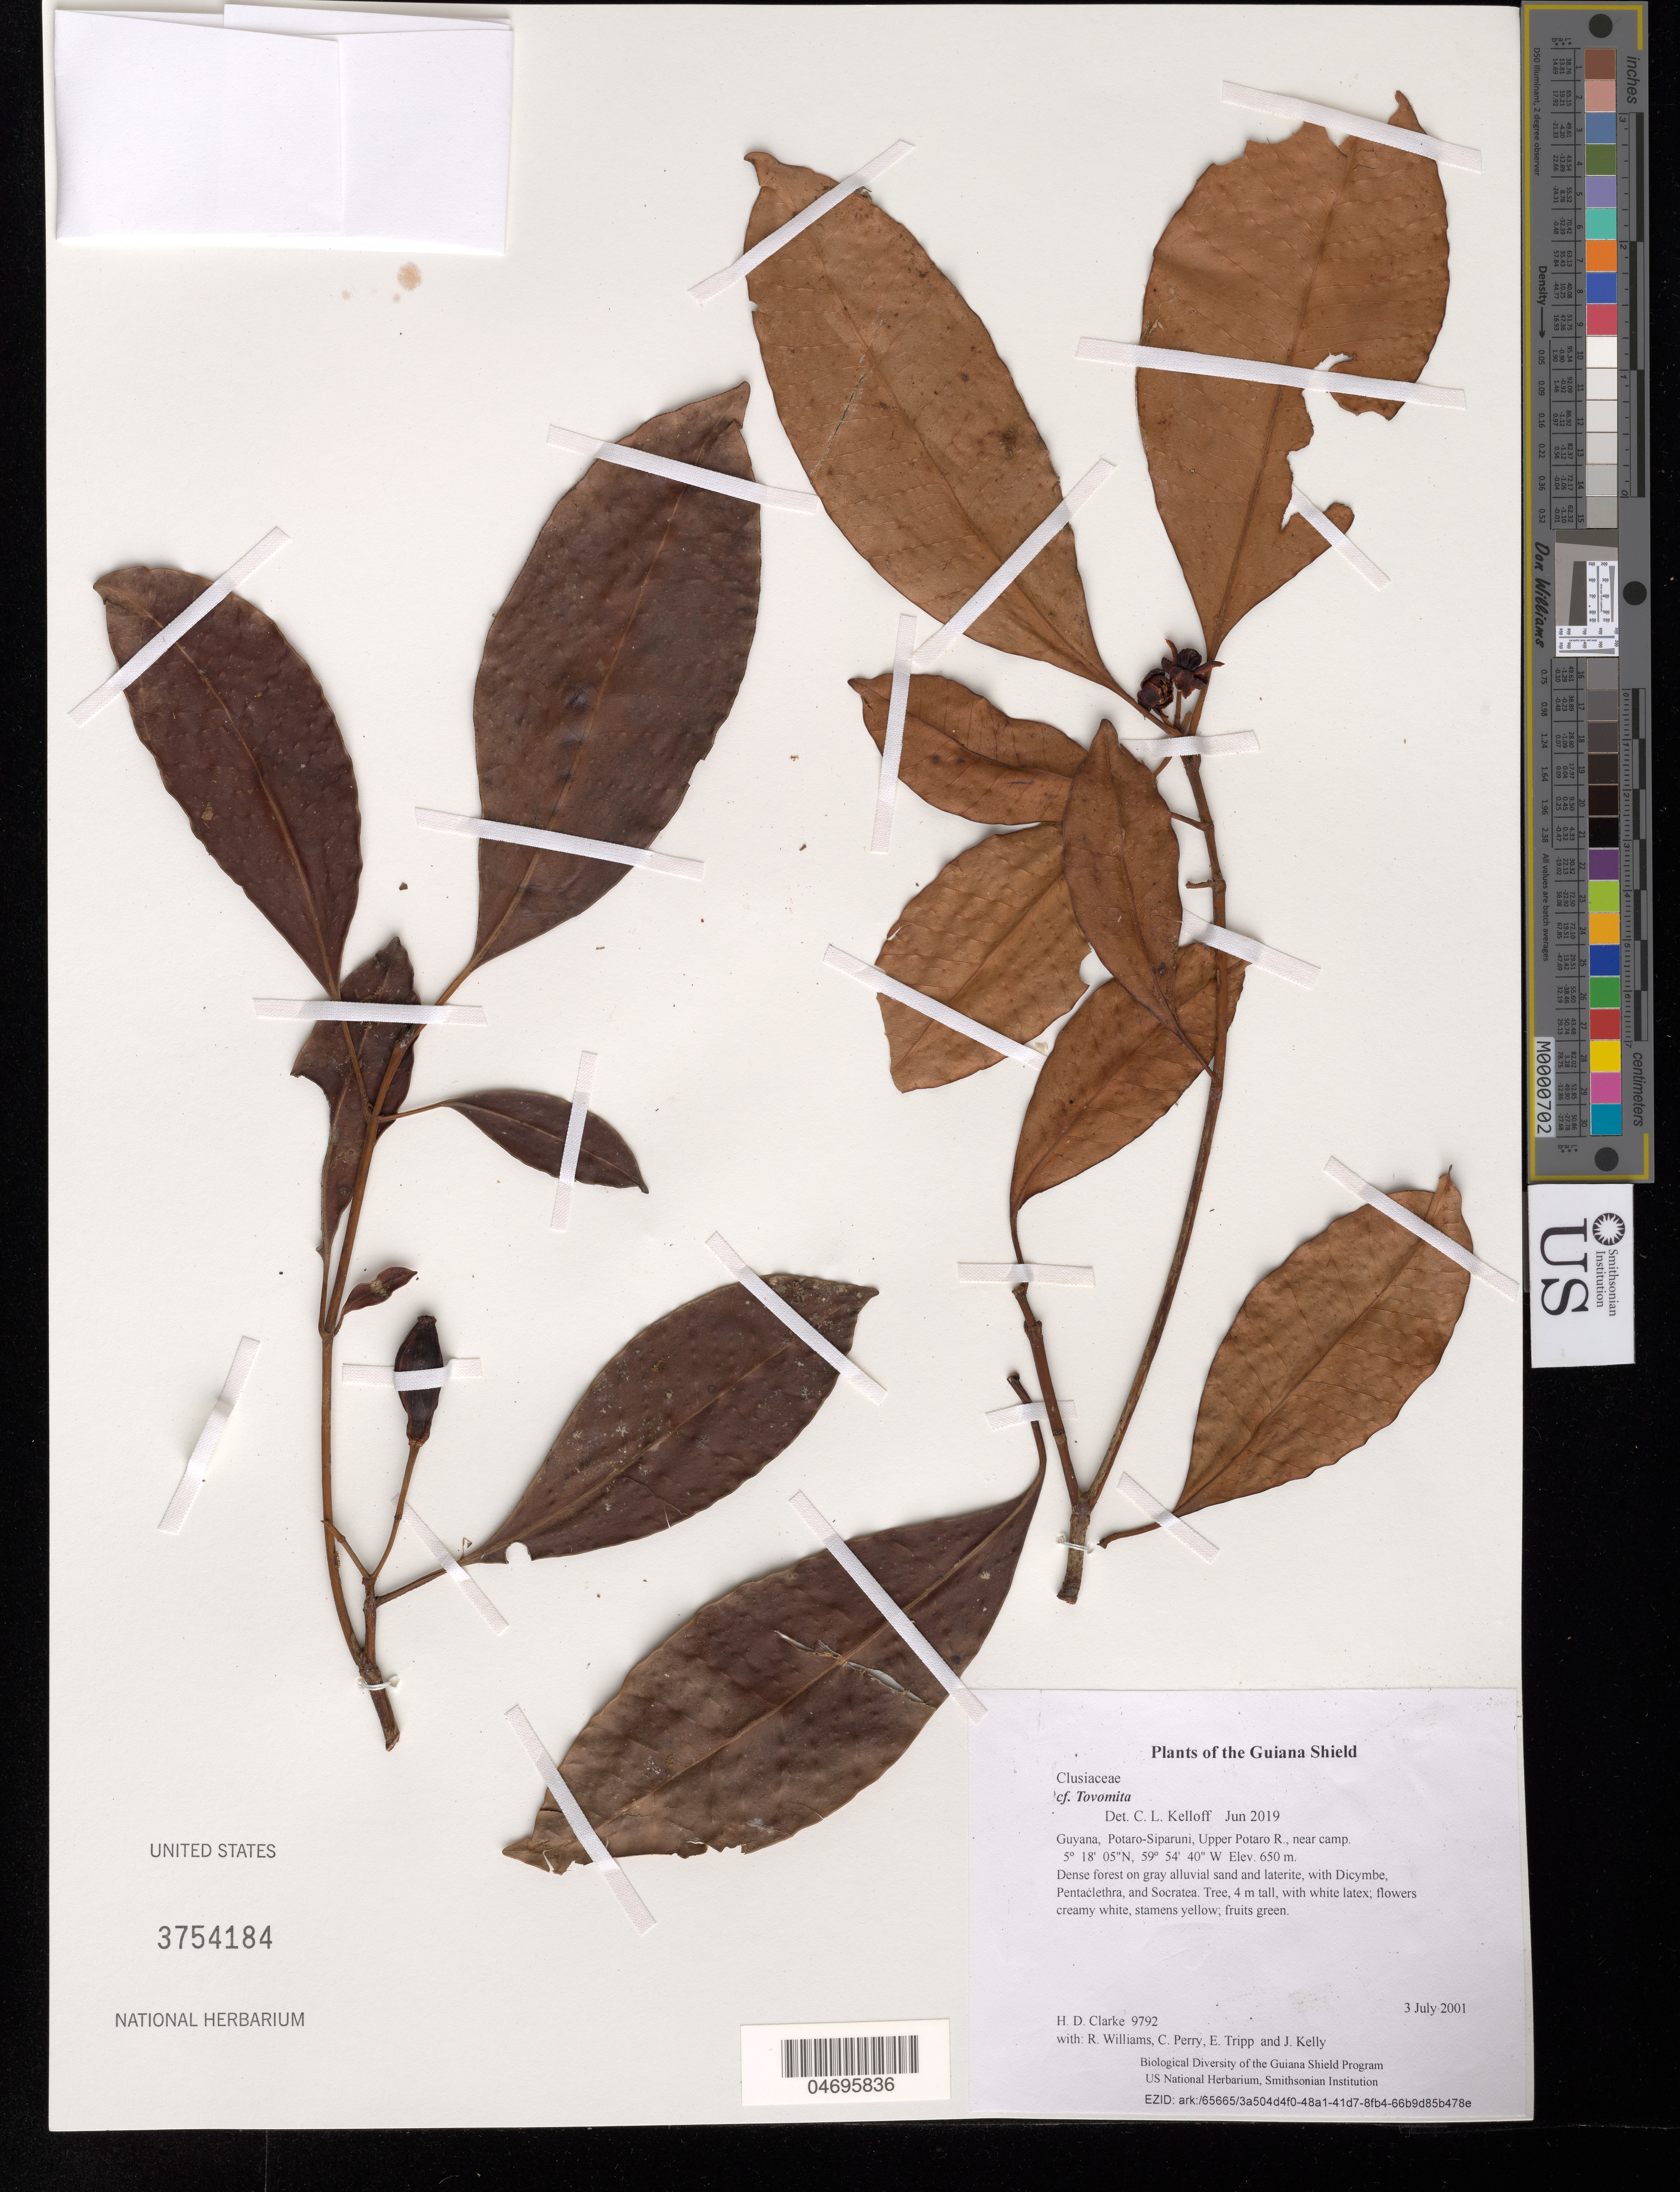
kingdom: Plantae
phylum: Tracheophyta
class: Magnoliopsida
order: Malpighiales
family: Clusiaceae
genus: Tovomita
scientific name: Tovomita sp.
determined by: Kelloff, C. L.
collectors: H. D. Clarke, R. Williams, C. Perry, E. Tripp & J. Kelly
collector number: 9792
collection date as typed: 3 July 2001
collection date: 2001-07-03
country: Guyana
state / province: Potaro-Siparuni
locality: Upper Potaro R., near camp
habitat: Dense forest on gray alluvial sand and laterite, with Dicymbe, Pentaclethra, and Socratea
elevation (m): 650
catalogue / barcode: US 3754184